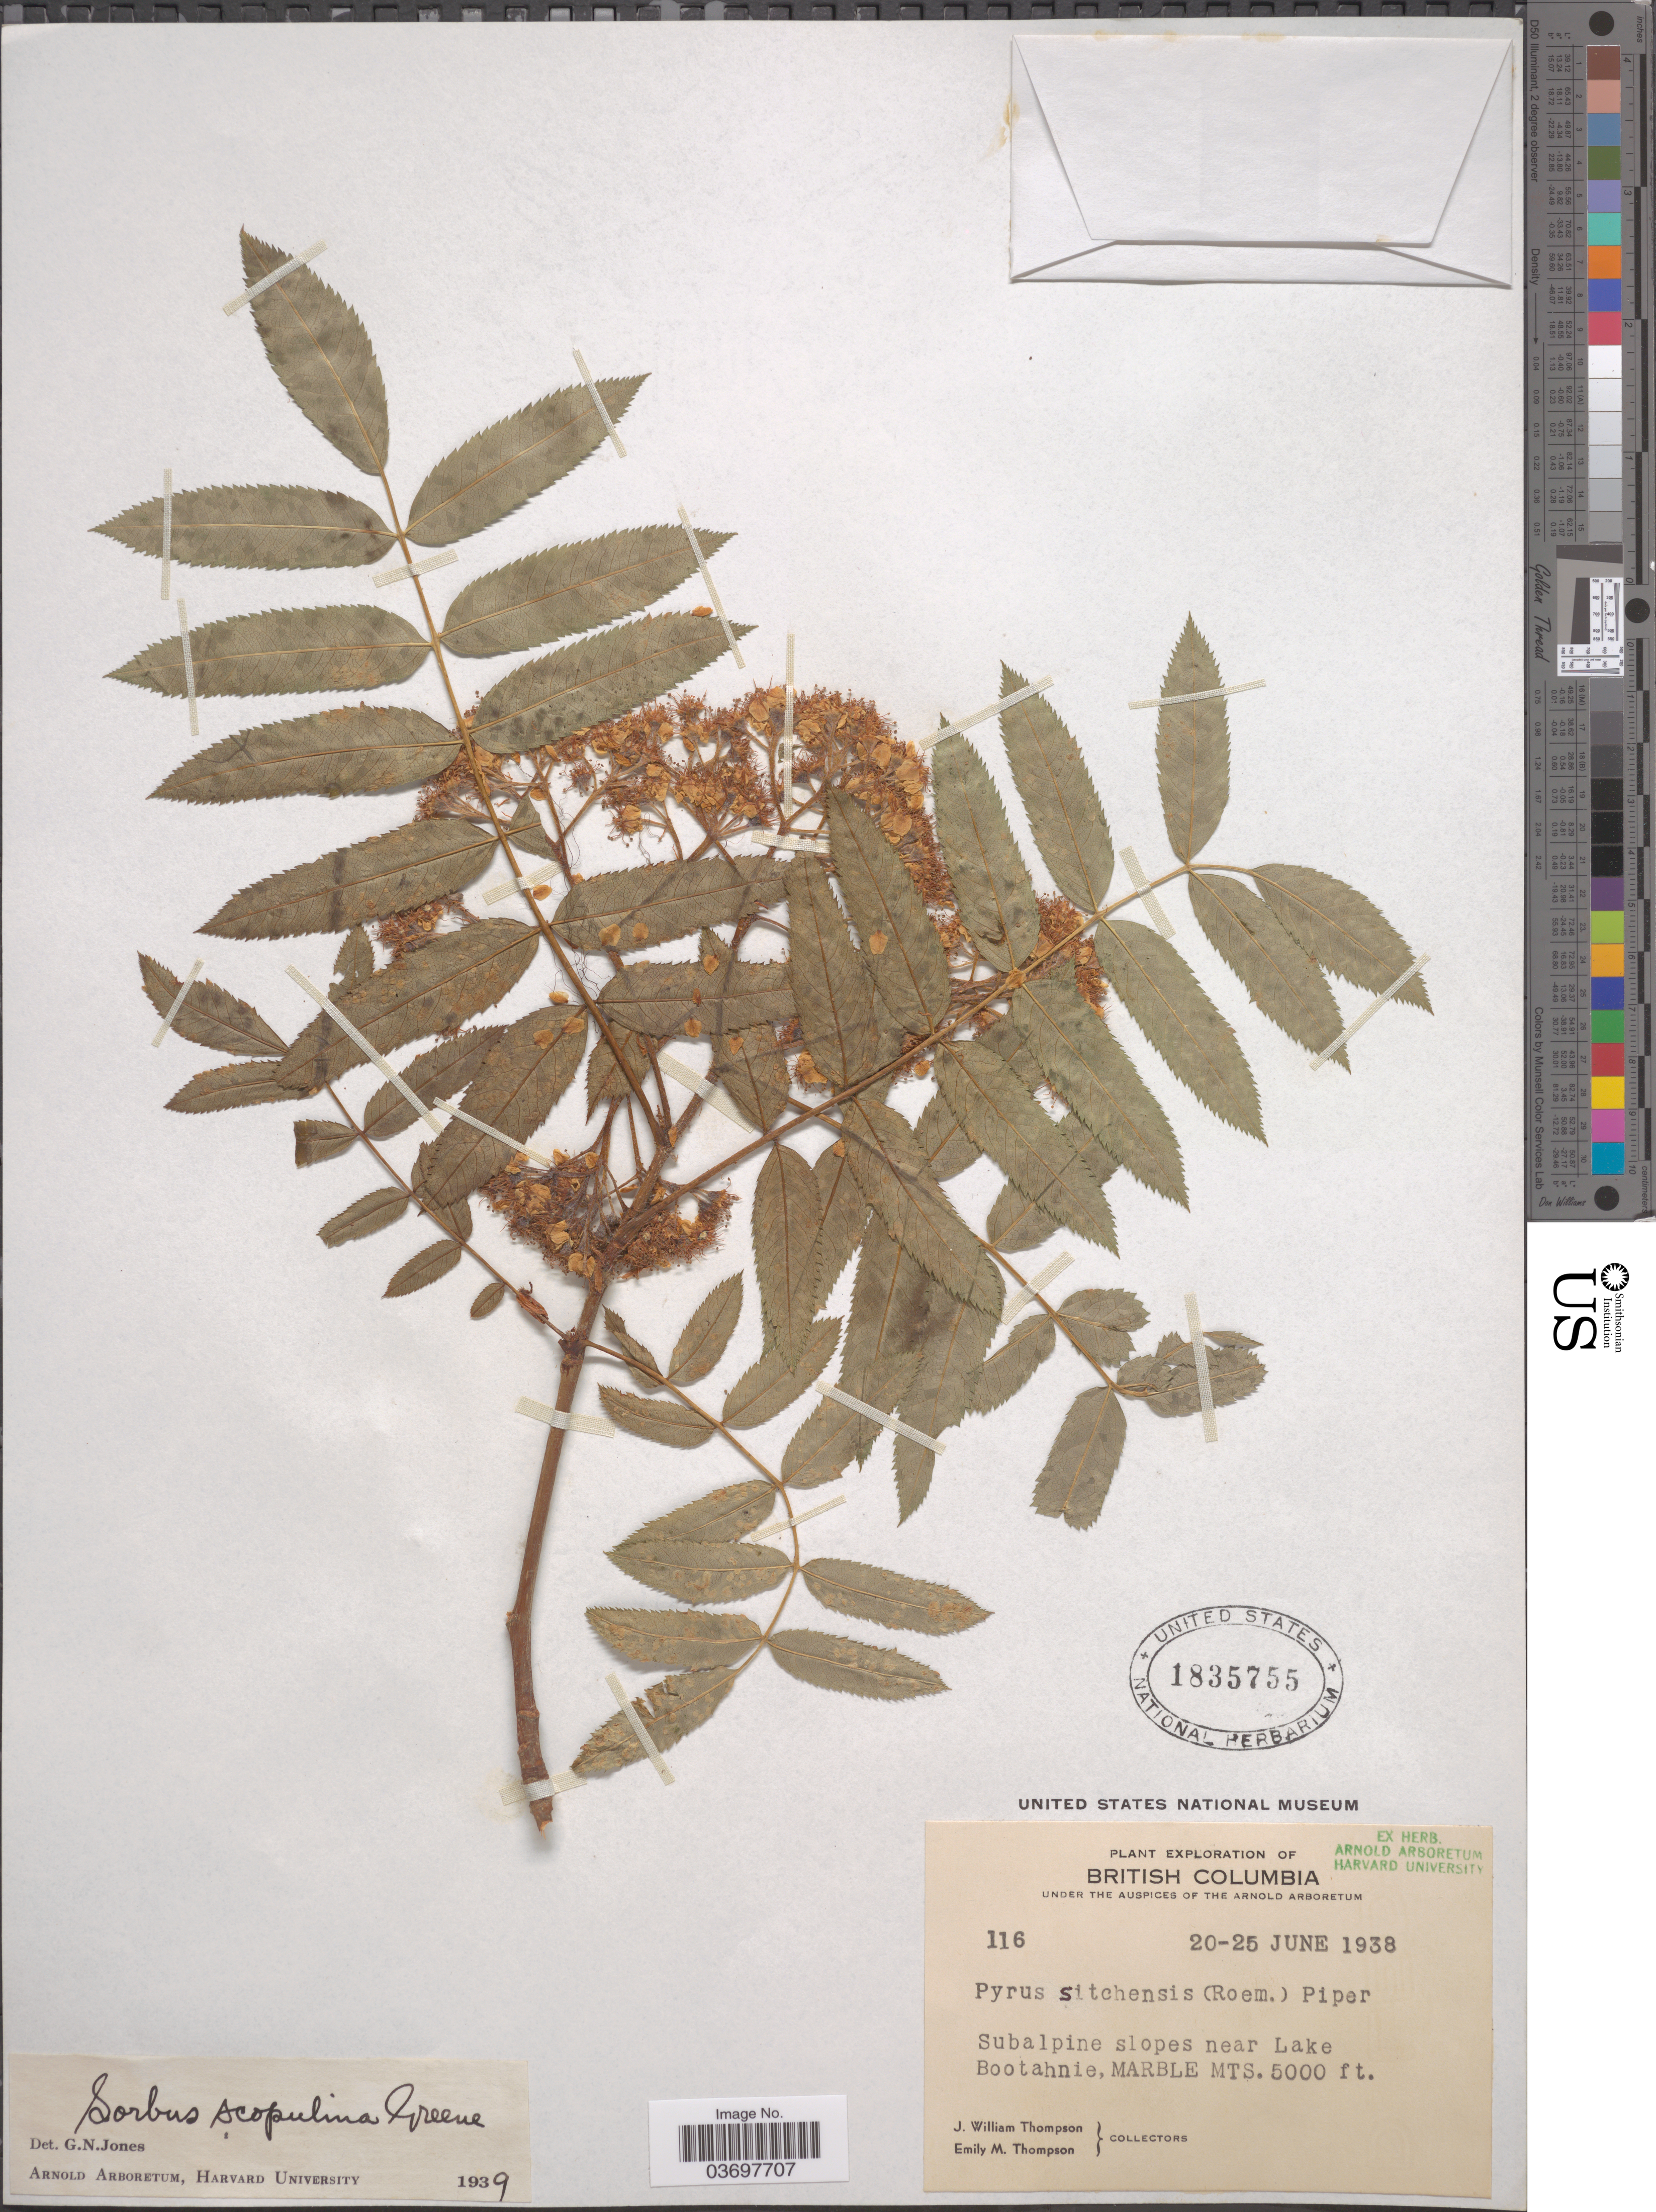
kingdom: Plantae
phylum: Tracheophyta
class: Magnoliopsida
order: Rosales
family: Rosaceae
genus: Sorbus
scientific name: Sorbus scopulina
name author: Greene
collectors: J. W. Thompson & E. M. Thompson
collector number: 116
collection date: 1938-06-20/1938-06-25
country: Canada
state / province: British Columbia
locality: Subalpine slopes near Lake Bootahnie, Marble Mts.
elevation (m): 1524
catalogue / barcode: US 1835755